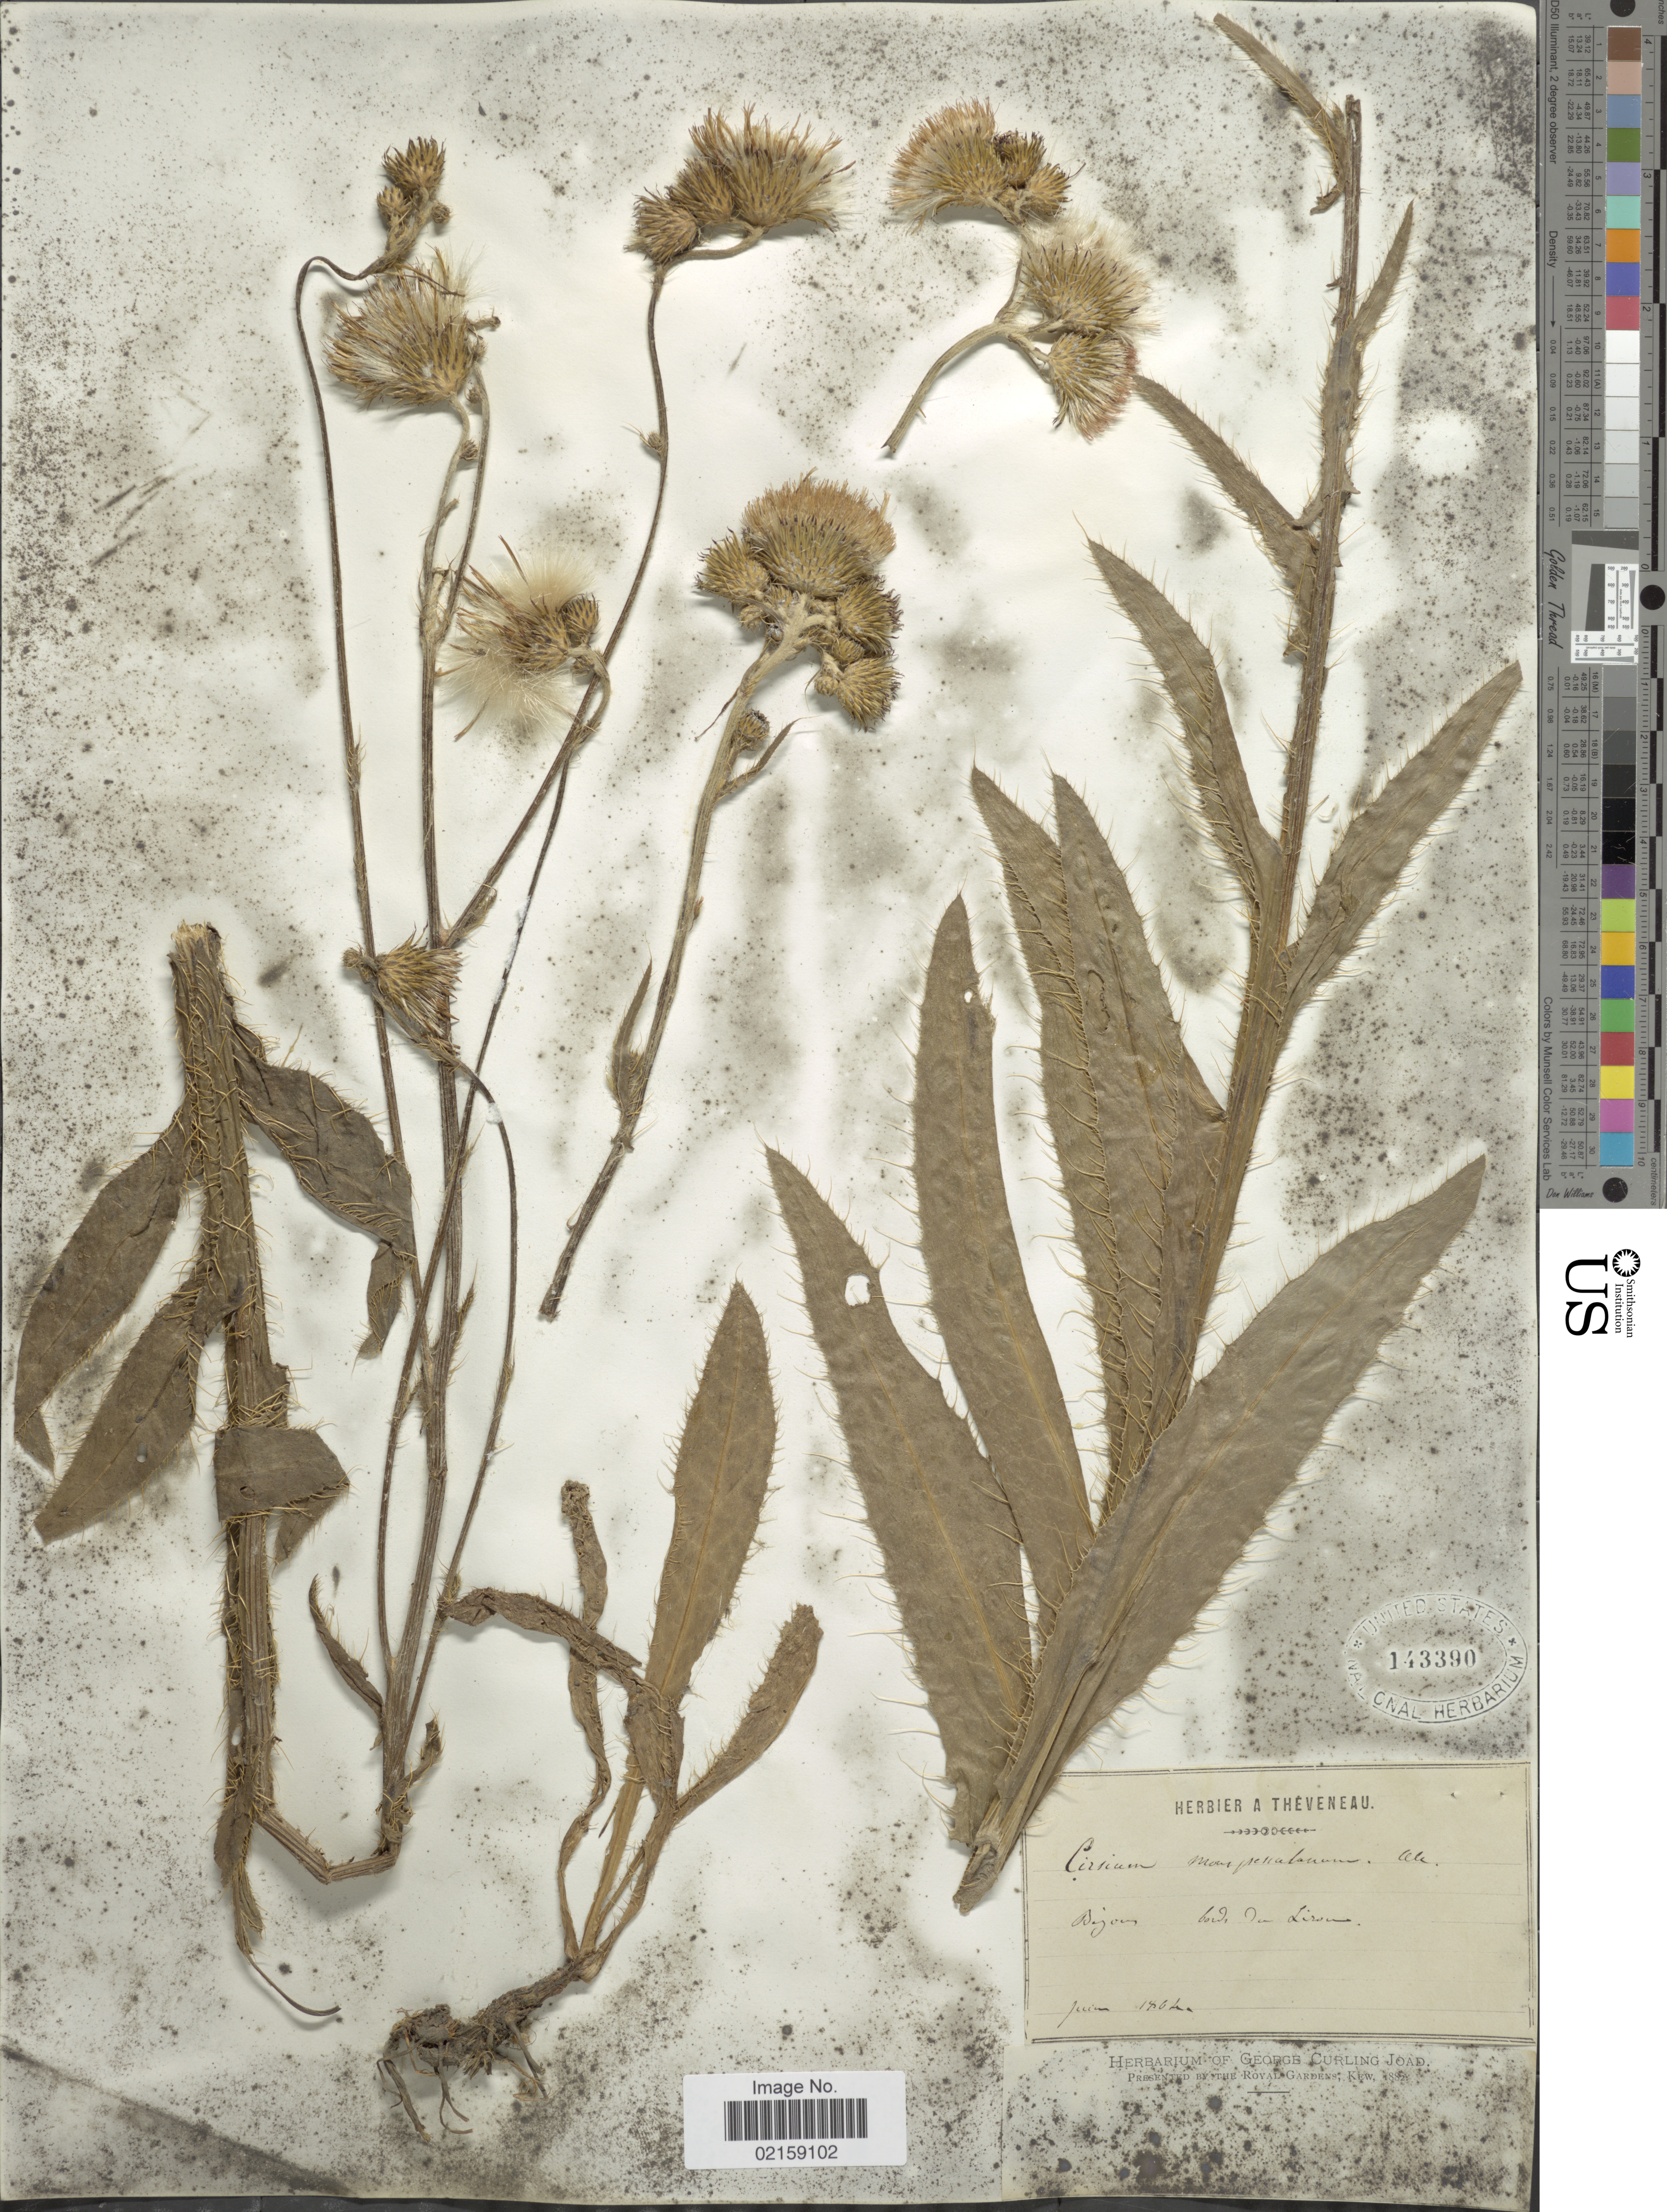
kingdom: Plantae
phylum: Tracheophyta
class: Magnoliopsida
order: Asterales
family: Asteraceae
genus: Cirsium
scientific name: Cirsium monspessulanum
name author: (L.) Hill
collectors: ex herb. A. Theveneau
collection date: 1864-06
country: France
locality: Bejous, bords du Lirou. [interpreted]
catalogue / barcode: US 143390